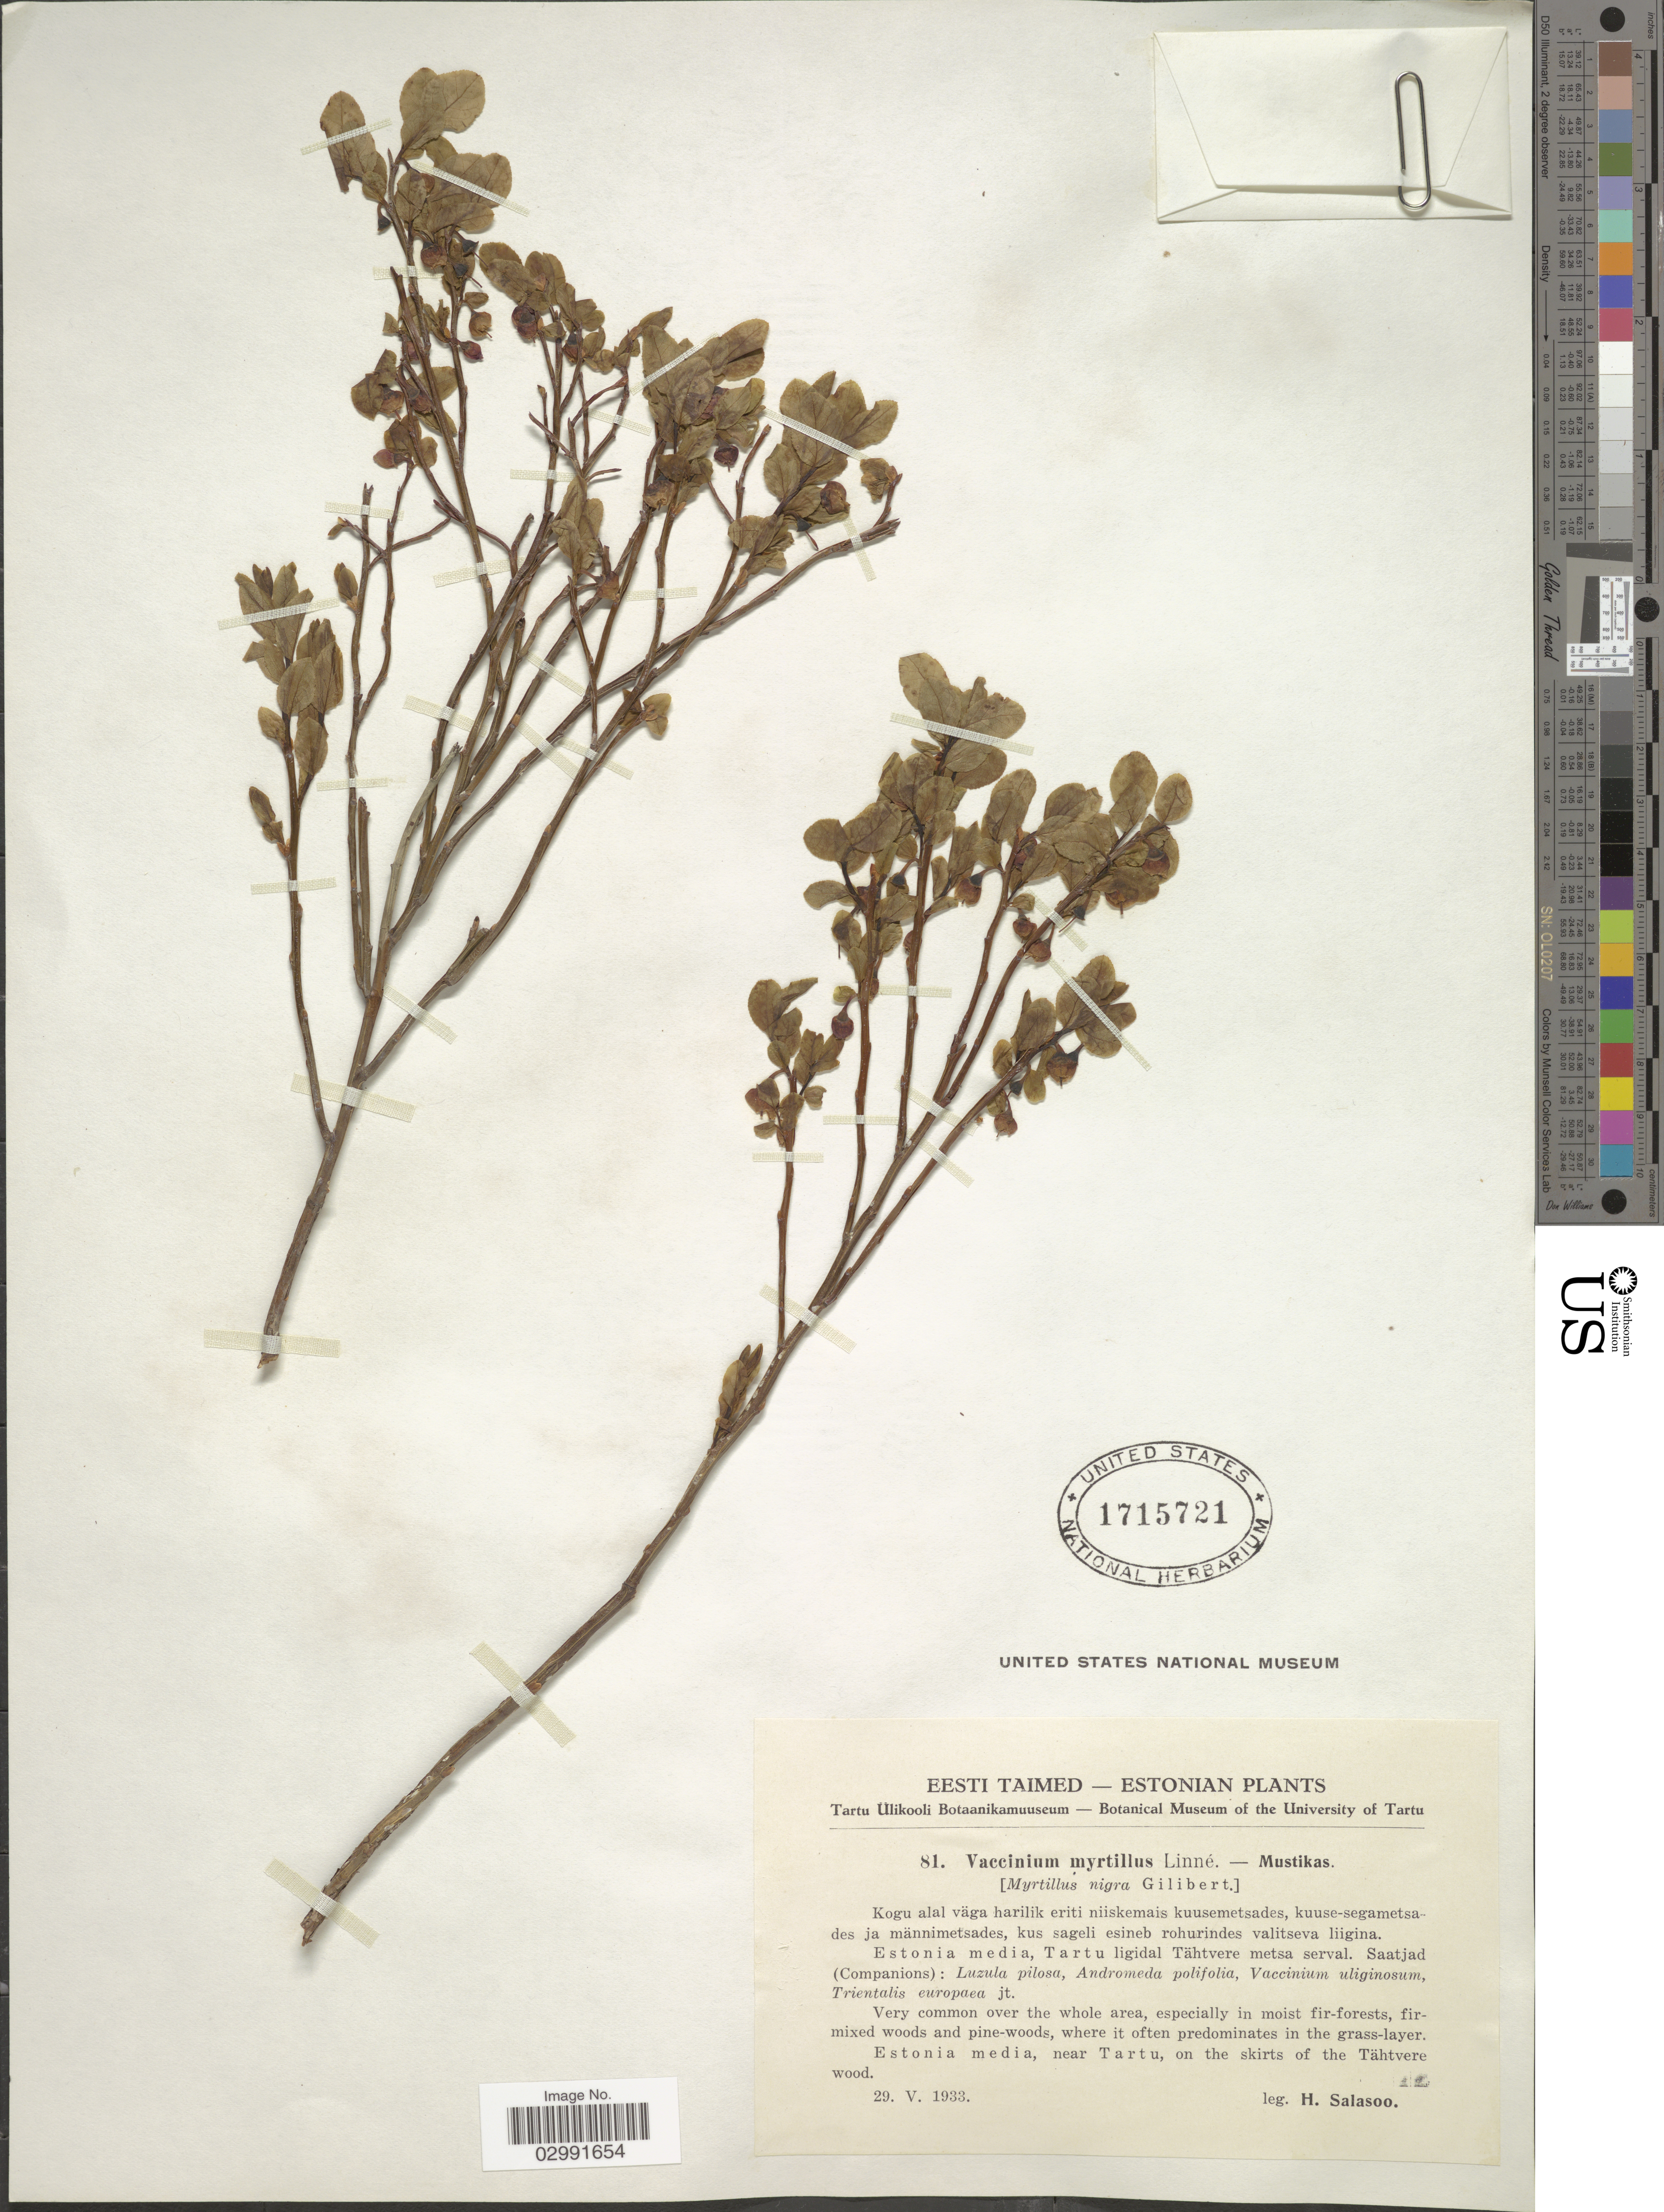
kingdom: Plantae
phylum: Tracheophyta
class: Magnoliopsida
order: Ericales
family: Ericaceae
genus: Vaccinium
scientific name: Vaccinium myrtillus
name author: L.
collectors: H. Salasoo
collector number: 81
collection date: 1933-05-29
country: Estonia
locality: Estonia media, near Tartu, on the skirts of the Tähtvere wood.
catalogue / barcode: US 1715721